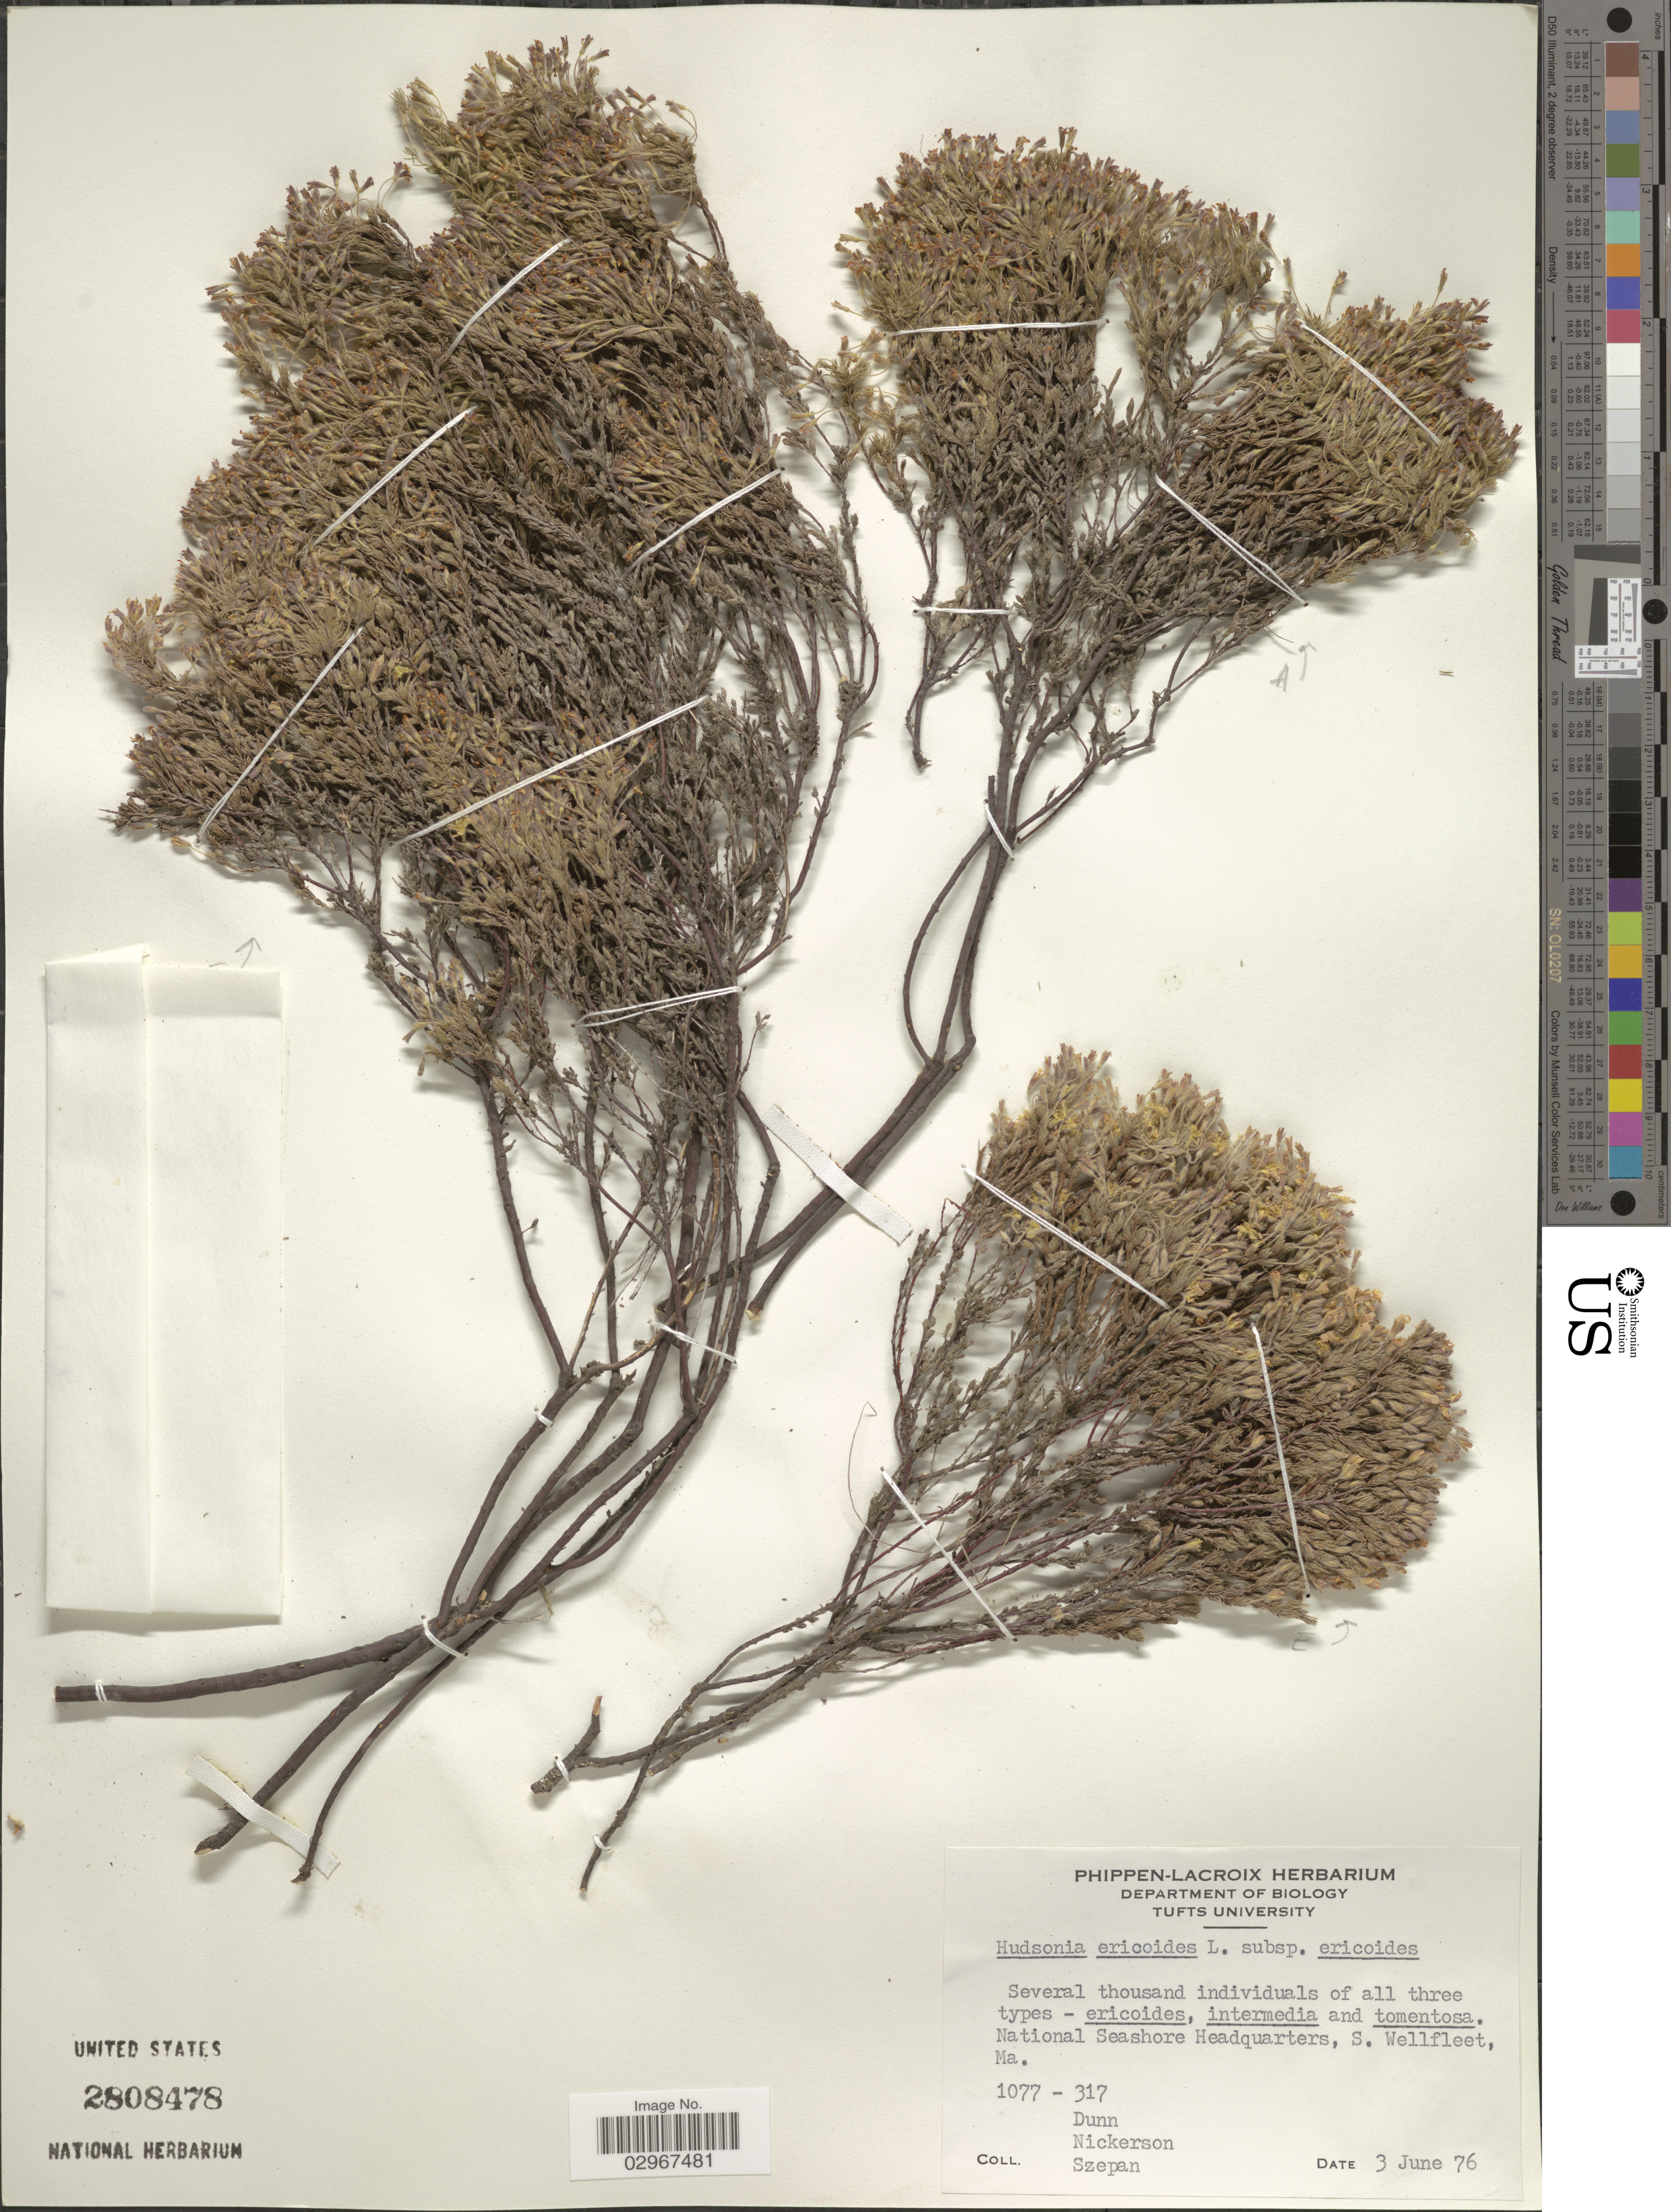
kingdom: Plantae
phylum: Tracheophyta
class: Magnoliopsida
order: Malvales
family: Cistaceae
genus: Hudsonia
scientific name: Hudsonia ericoides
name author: L.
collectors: -- Dunn, Nickerson, -- & Szepan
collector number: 1077-317?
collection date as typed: Transcribed d/m/y: 3/6/76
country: United States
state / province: Massachusetts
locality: National Seashore Headquarters, S. Wellfleet, Ma.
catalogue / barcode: US 2808478